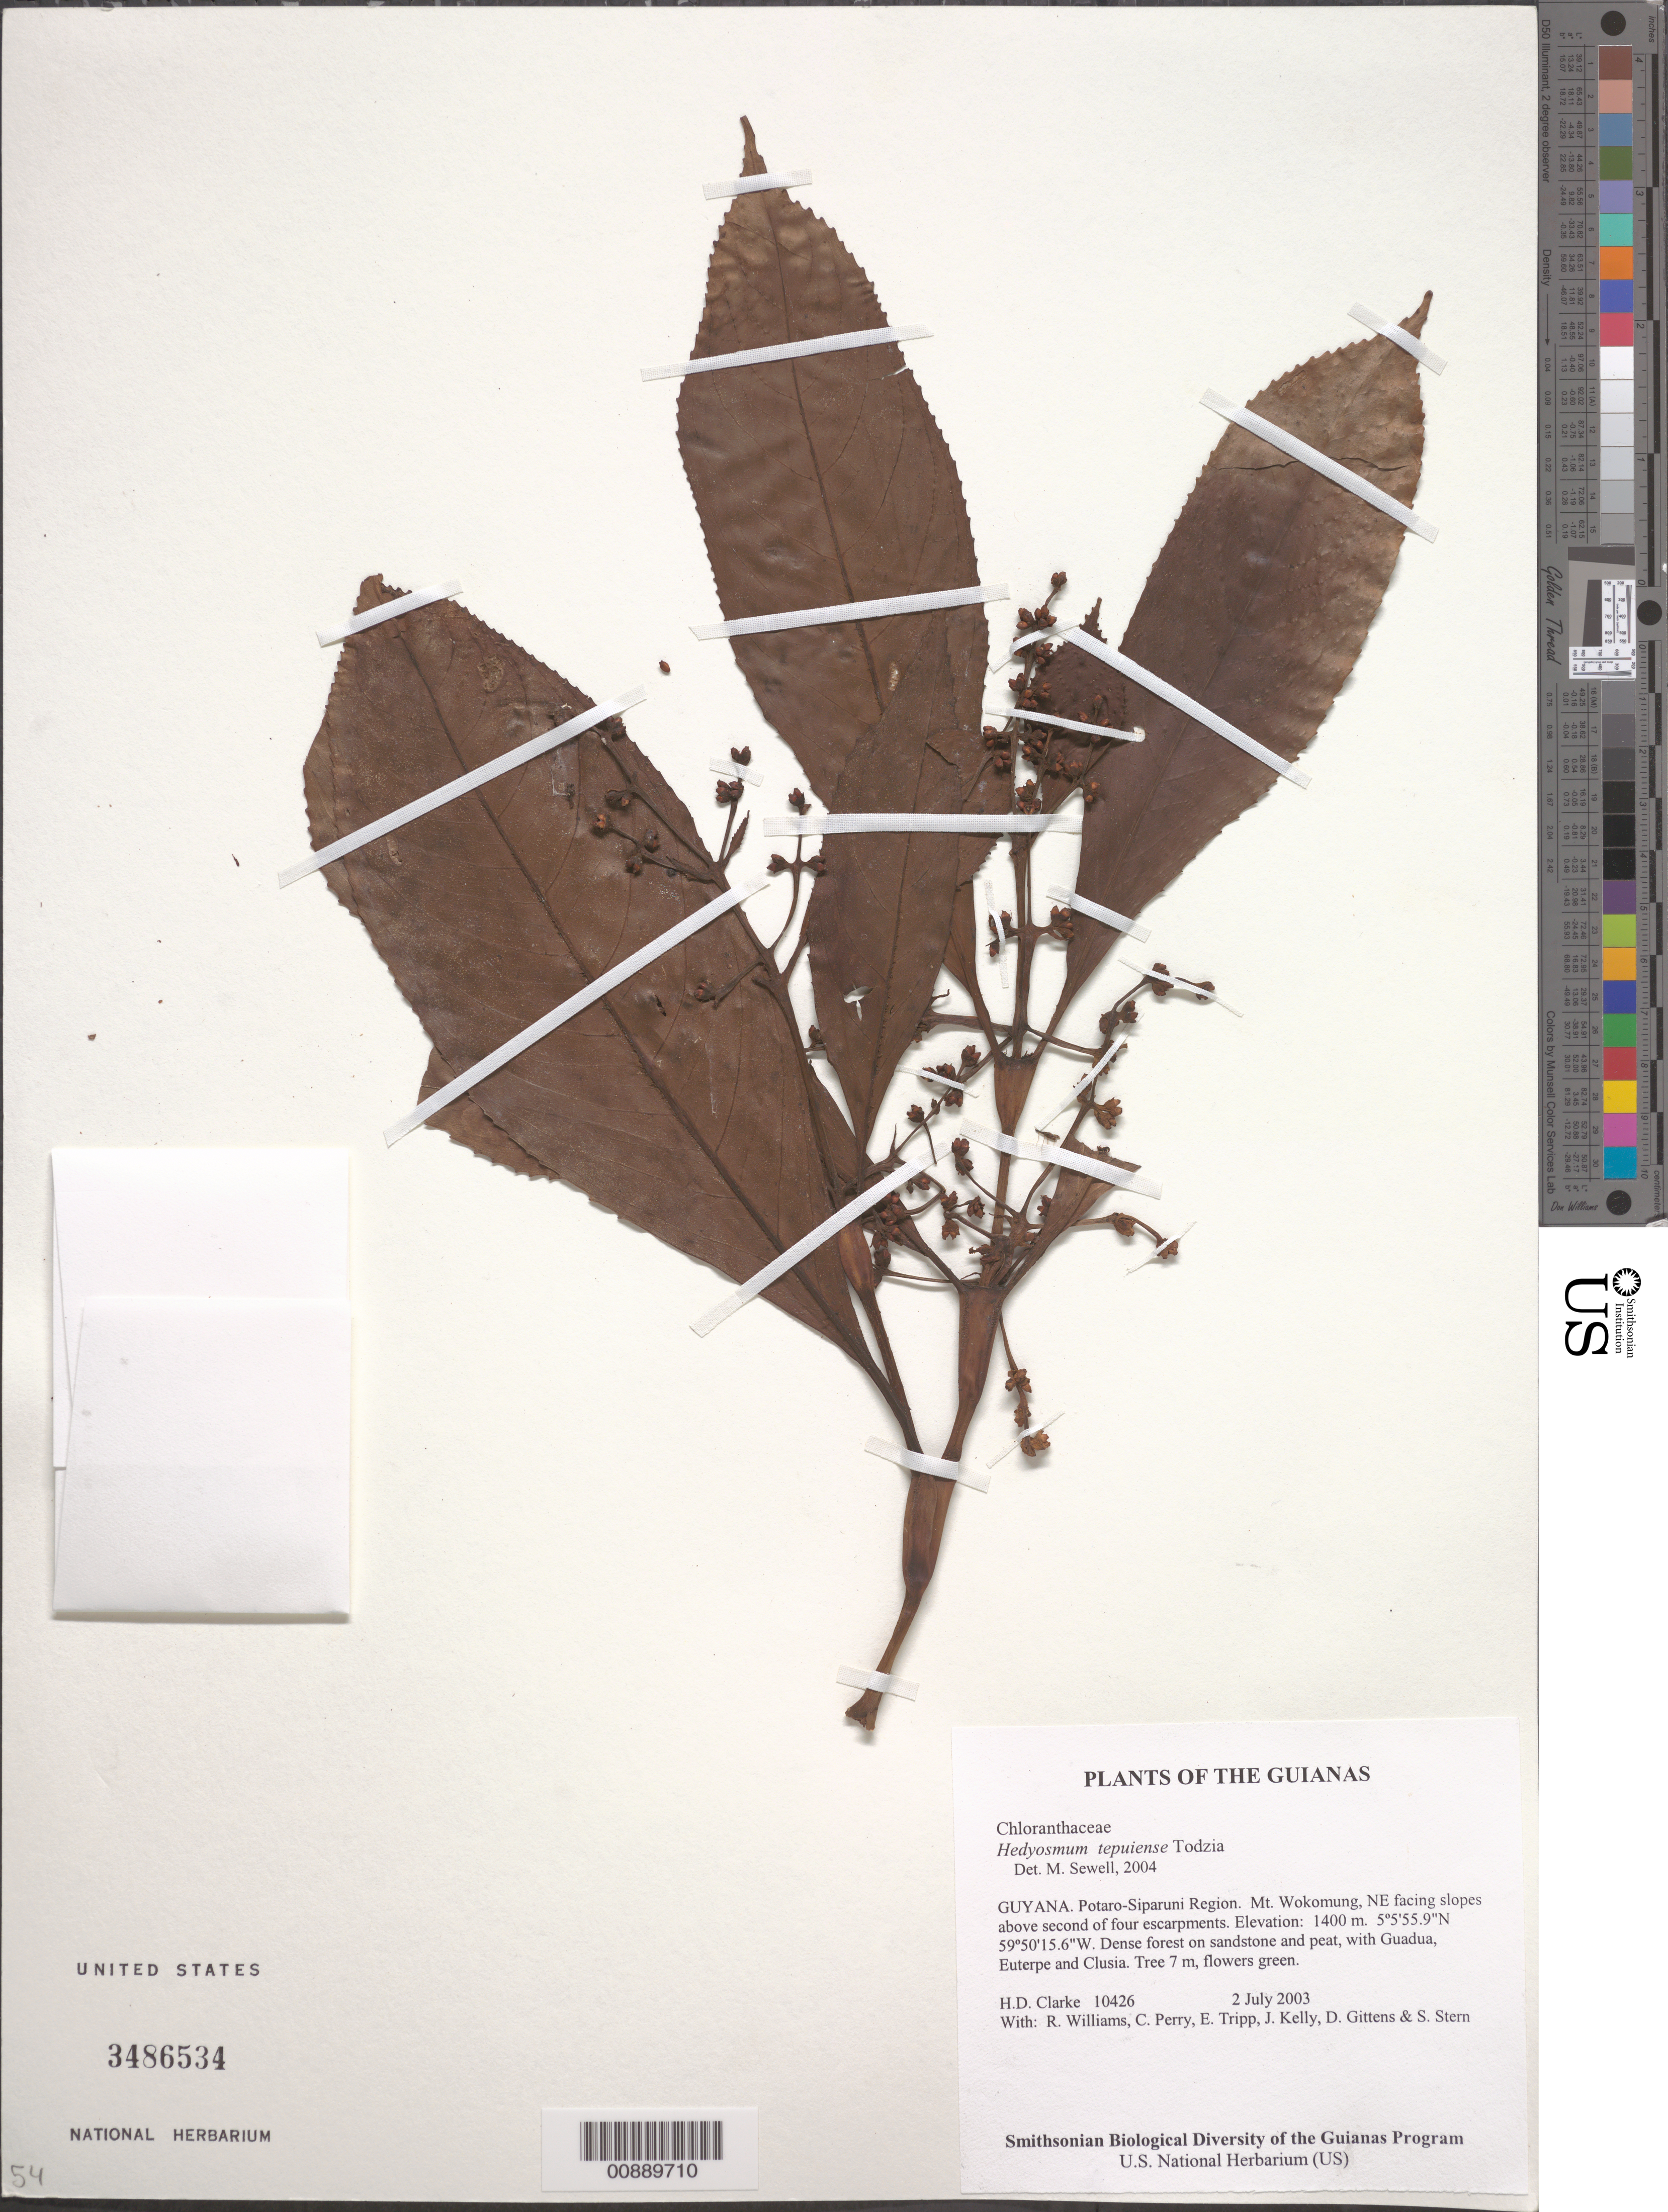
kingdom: Plantae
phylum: Tracheophyta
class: Magnoliopsida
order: Chloranthales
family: Chloranthaceae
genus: Hedyosmum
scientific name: Hedyosmum tepuiense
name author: Todzia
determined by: Sewell, M.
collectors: H. D. Clarke, R. Williams, C. Perry, E. Tripp, J. Kelly, D. Gittens & S. R. Stern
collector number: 10426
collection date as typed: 2 July 2003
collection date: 2003-07-02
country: Guyana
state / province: Potaro-Siparuni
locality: Mt. Wokomung, NE facing slopes above second of four escarpments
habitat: Dense forest on sandstone and peat, with Guadua, Euterpe and Clusia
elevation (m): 1400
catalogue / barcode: US 3486534